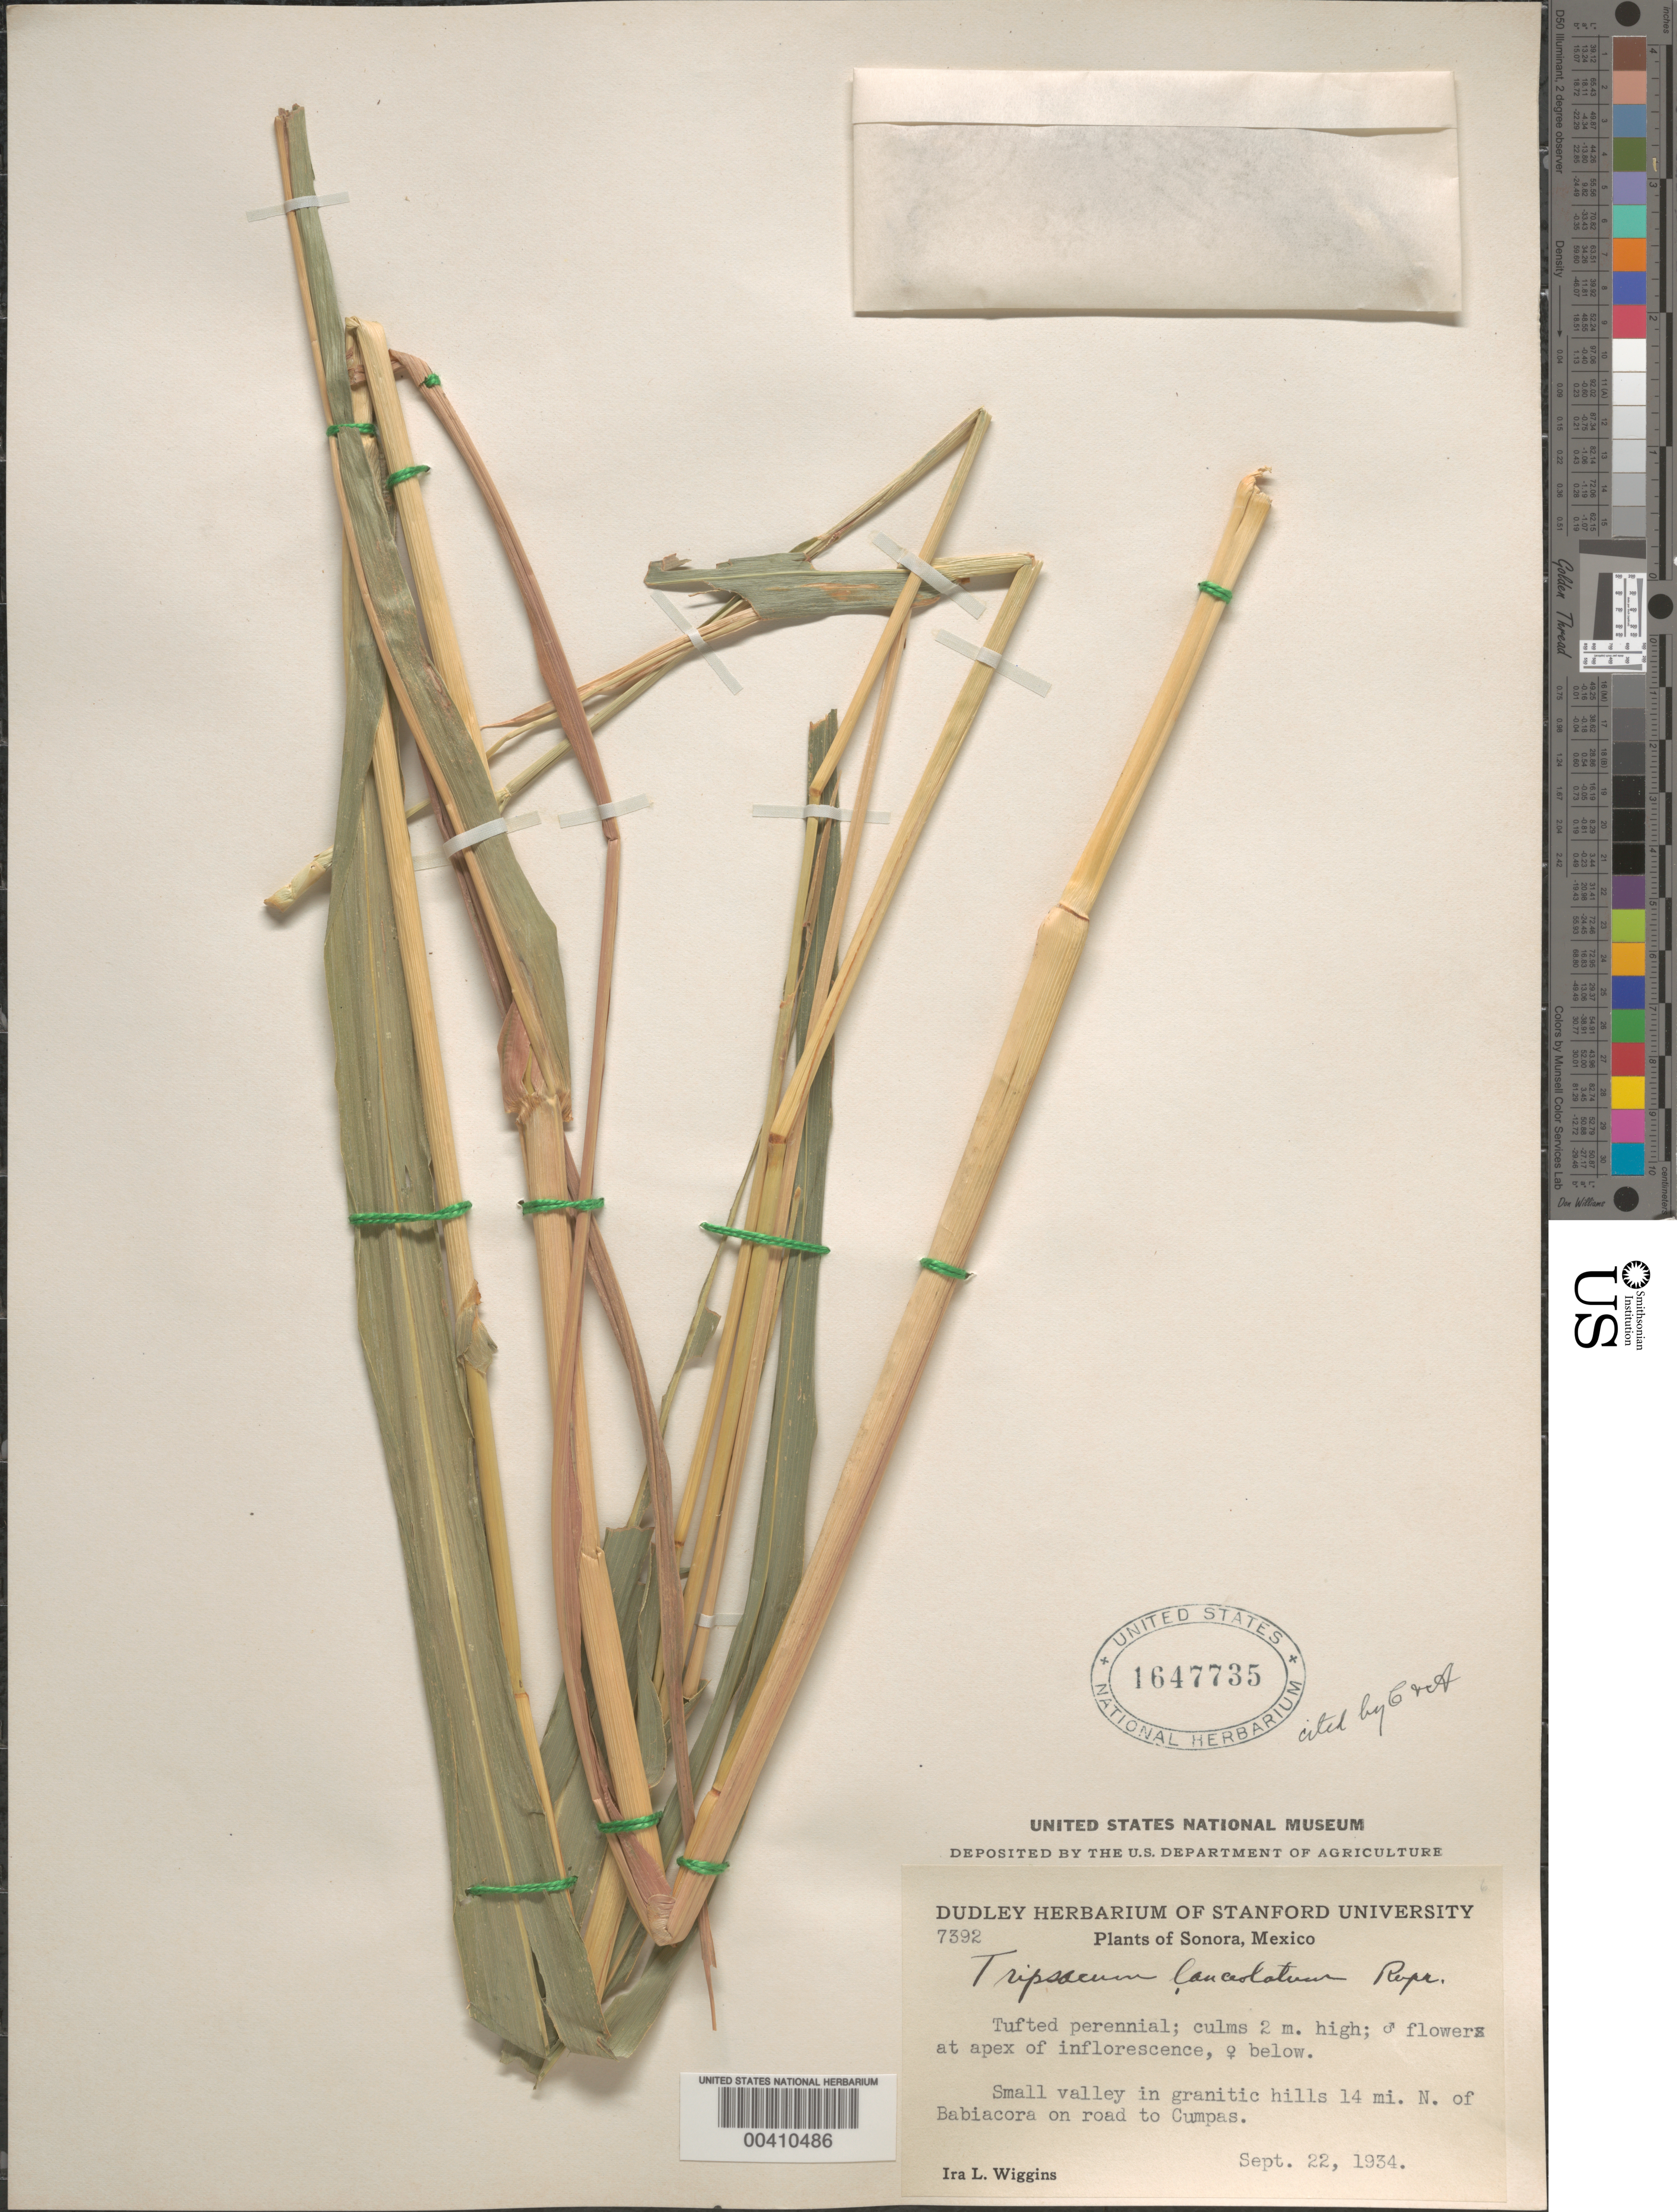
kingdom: Plantae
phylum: Tracheophyta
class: Liliopsida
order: Poales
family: Poaceae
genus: Tripsacum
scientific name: Tripsacum lanceolatum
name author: Rupr. ex E. Fourn.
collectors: I. L. Wiggins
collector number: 7392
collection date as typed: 22 Sep 1934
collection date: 1934-09-22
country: Mexico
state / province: Sonora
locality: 14 mi N of Babiacora on rd to Cumpas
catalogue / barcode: US 1647735